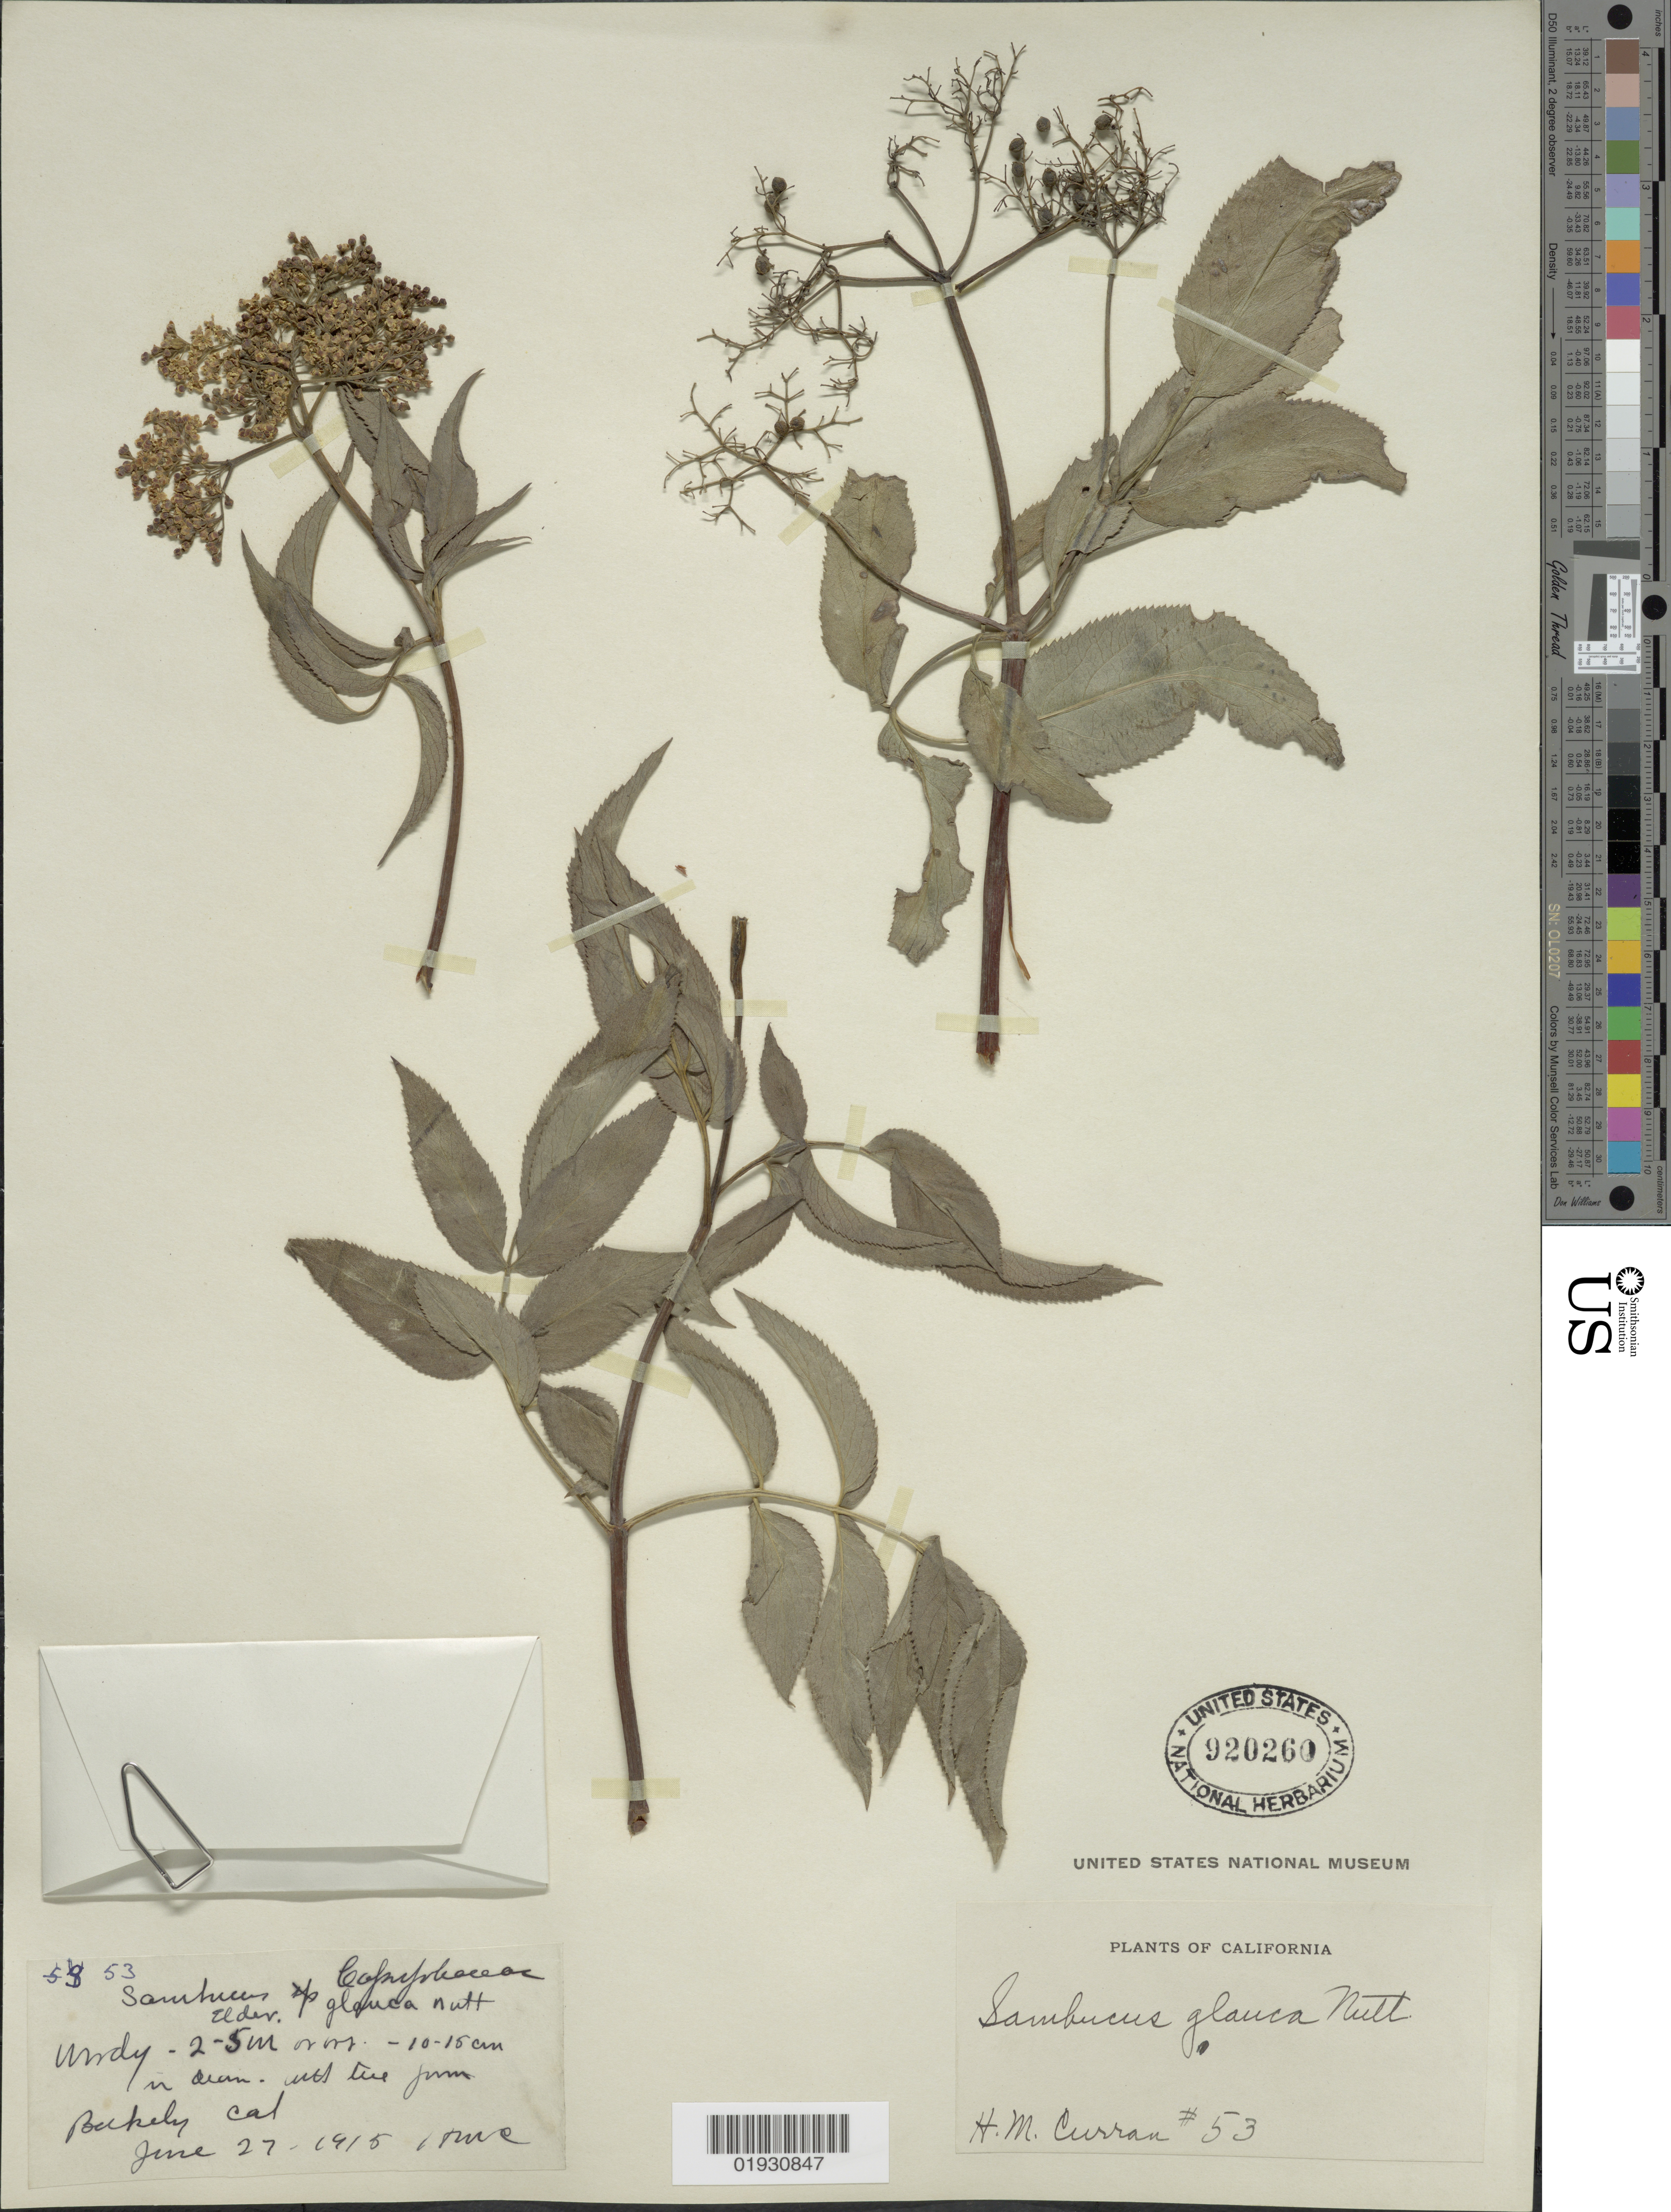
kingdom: Plantae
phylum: Tracheophyta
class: Magnoliopsida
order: Dipsacales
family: Viburnaceae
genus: Sambucus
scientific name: Sambucus cerulea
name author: Raf.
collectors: H. M. Curran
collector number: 53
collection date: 1915-06-27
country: United States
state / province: California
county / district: Alameda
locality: Berkeley.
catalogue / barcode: US 920260